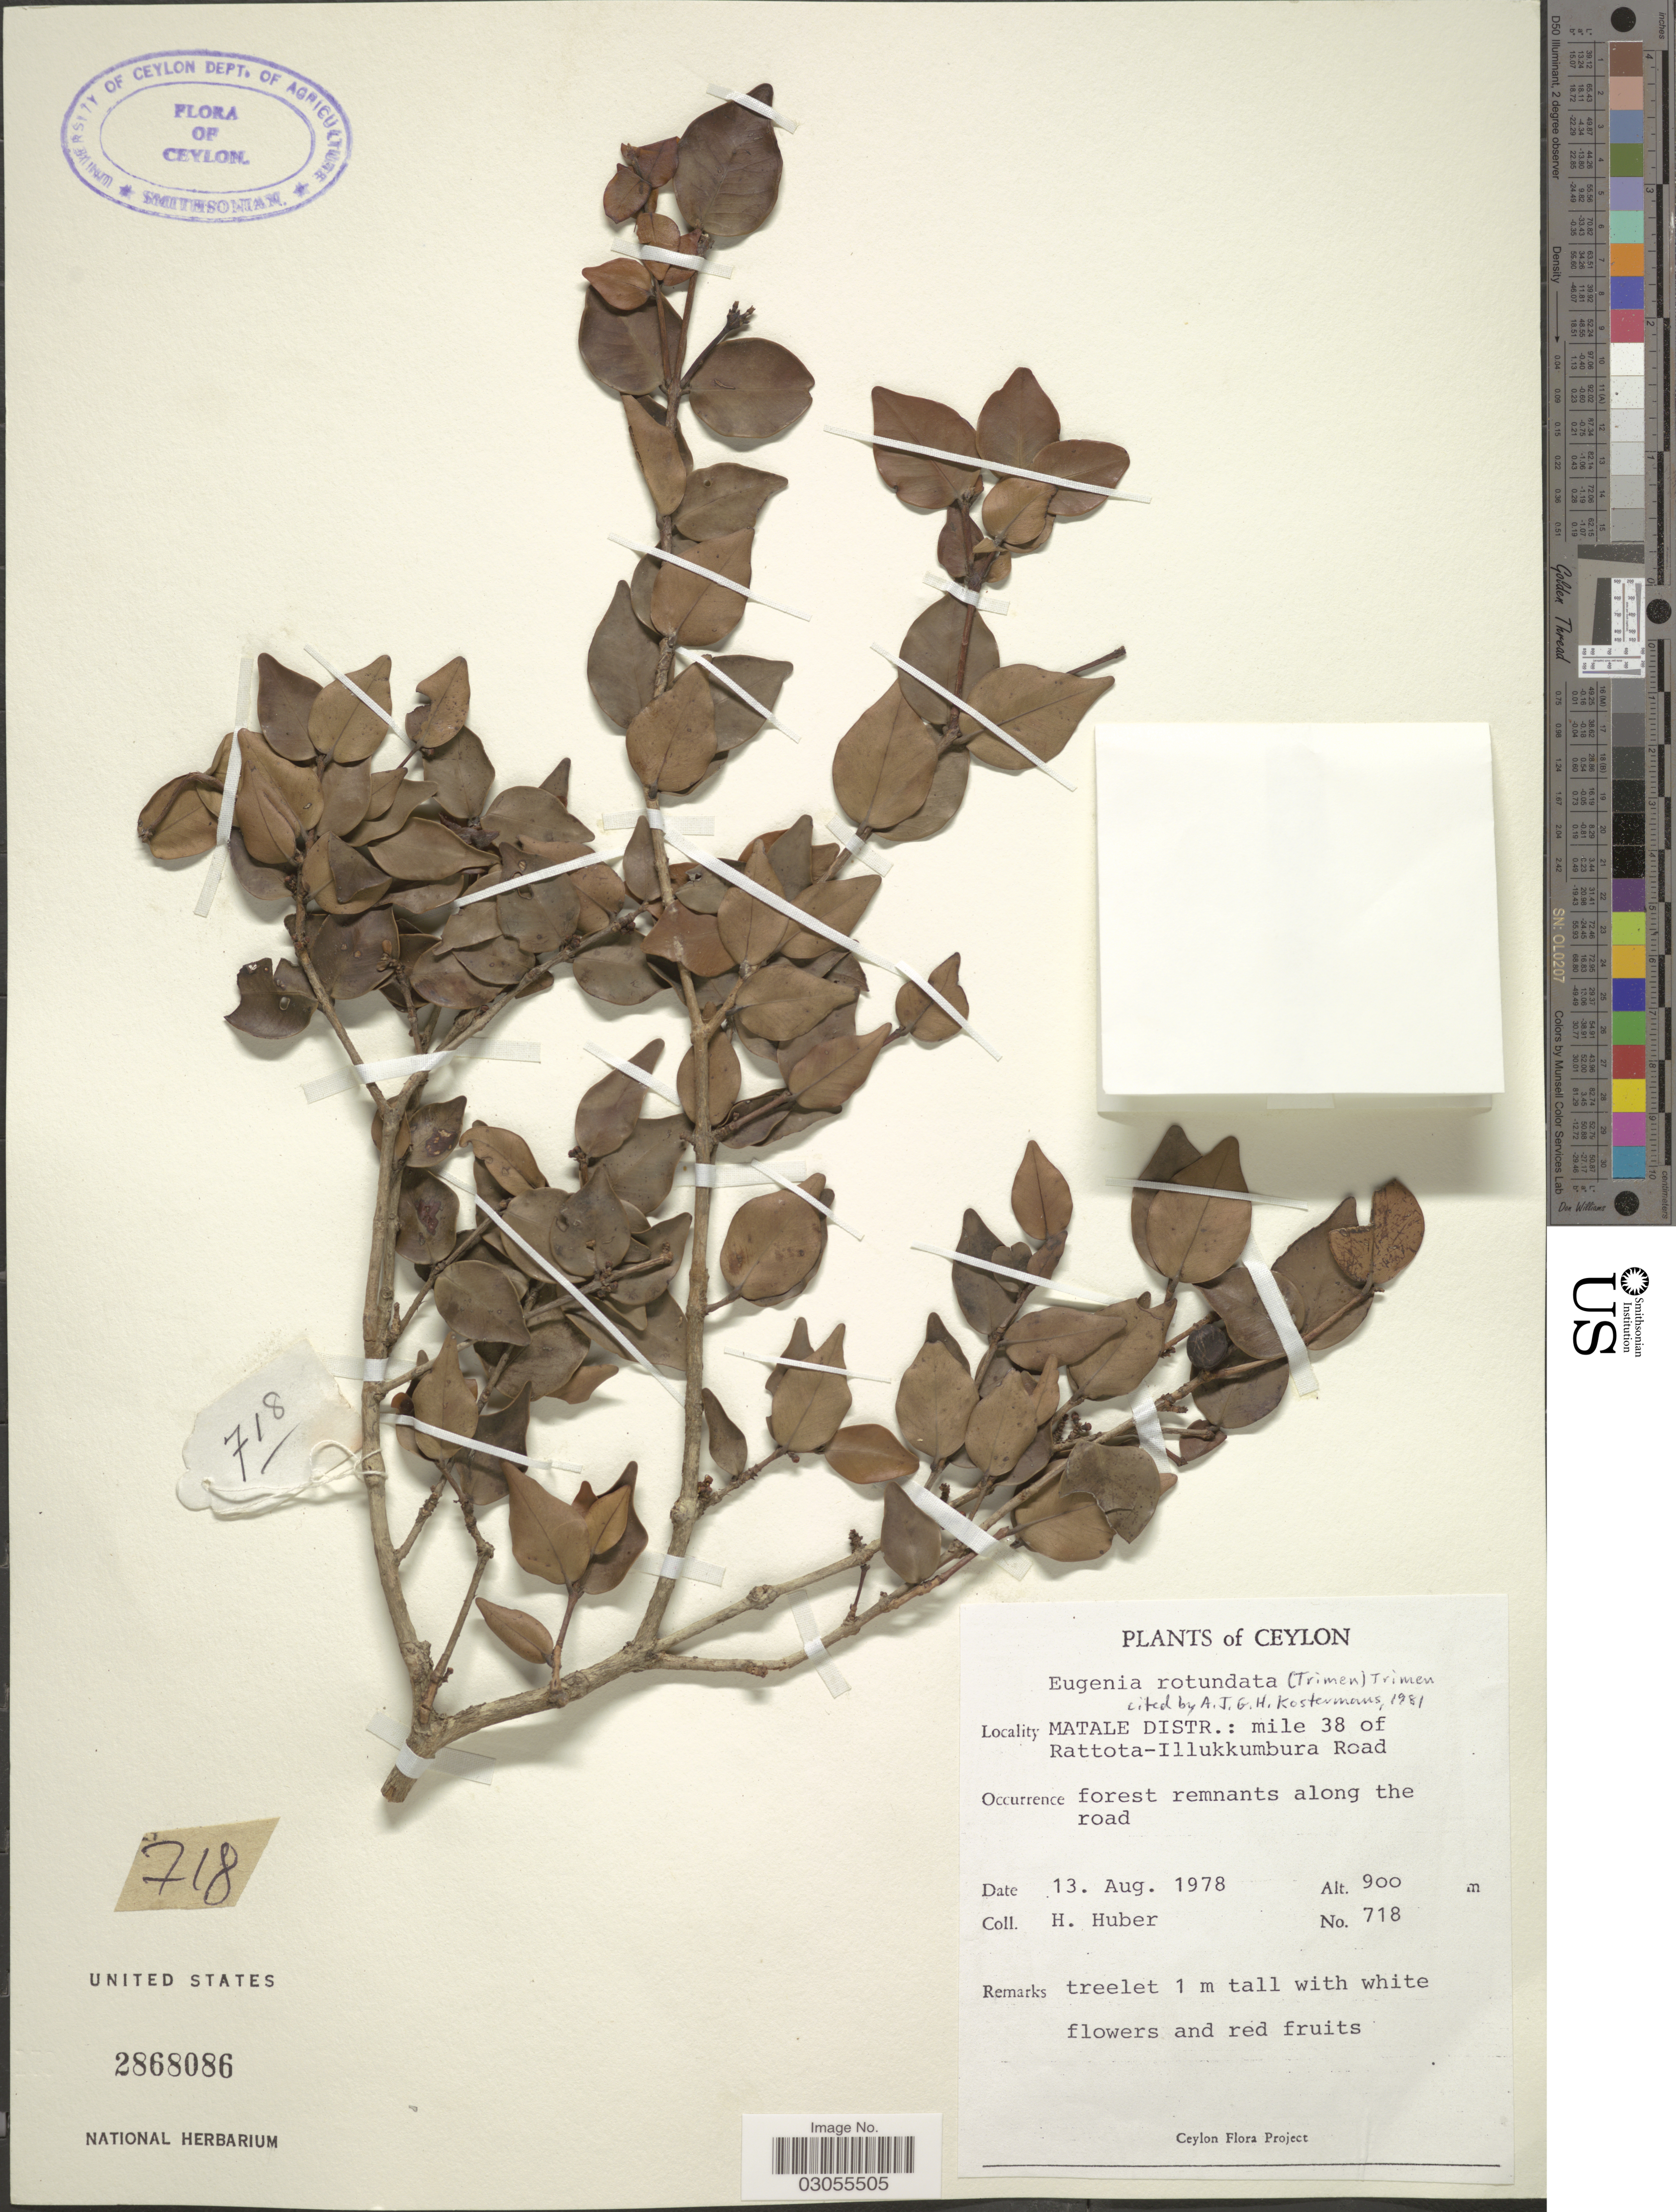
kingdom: Plantae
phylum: Tracheophyta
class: Magnoliopsida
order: Myrtales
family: Myrtaceae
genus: Eugenia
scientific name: Eugenia rotundata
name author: Trimen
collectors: H. Huber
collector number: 718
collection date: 1978-08-13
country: Sri Lanka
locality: Ceylon. Matale Distr.: mile 38 of Rattota-Illukkumbura Road.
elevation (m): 900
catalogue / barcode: US 2868086